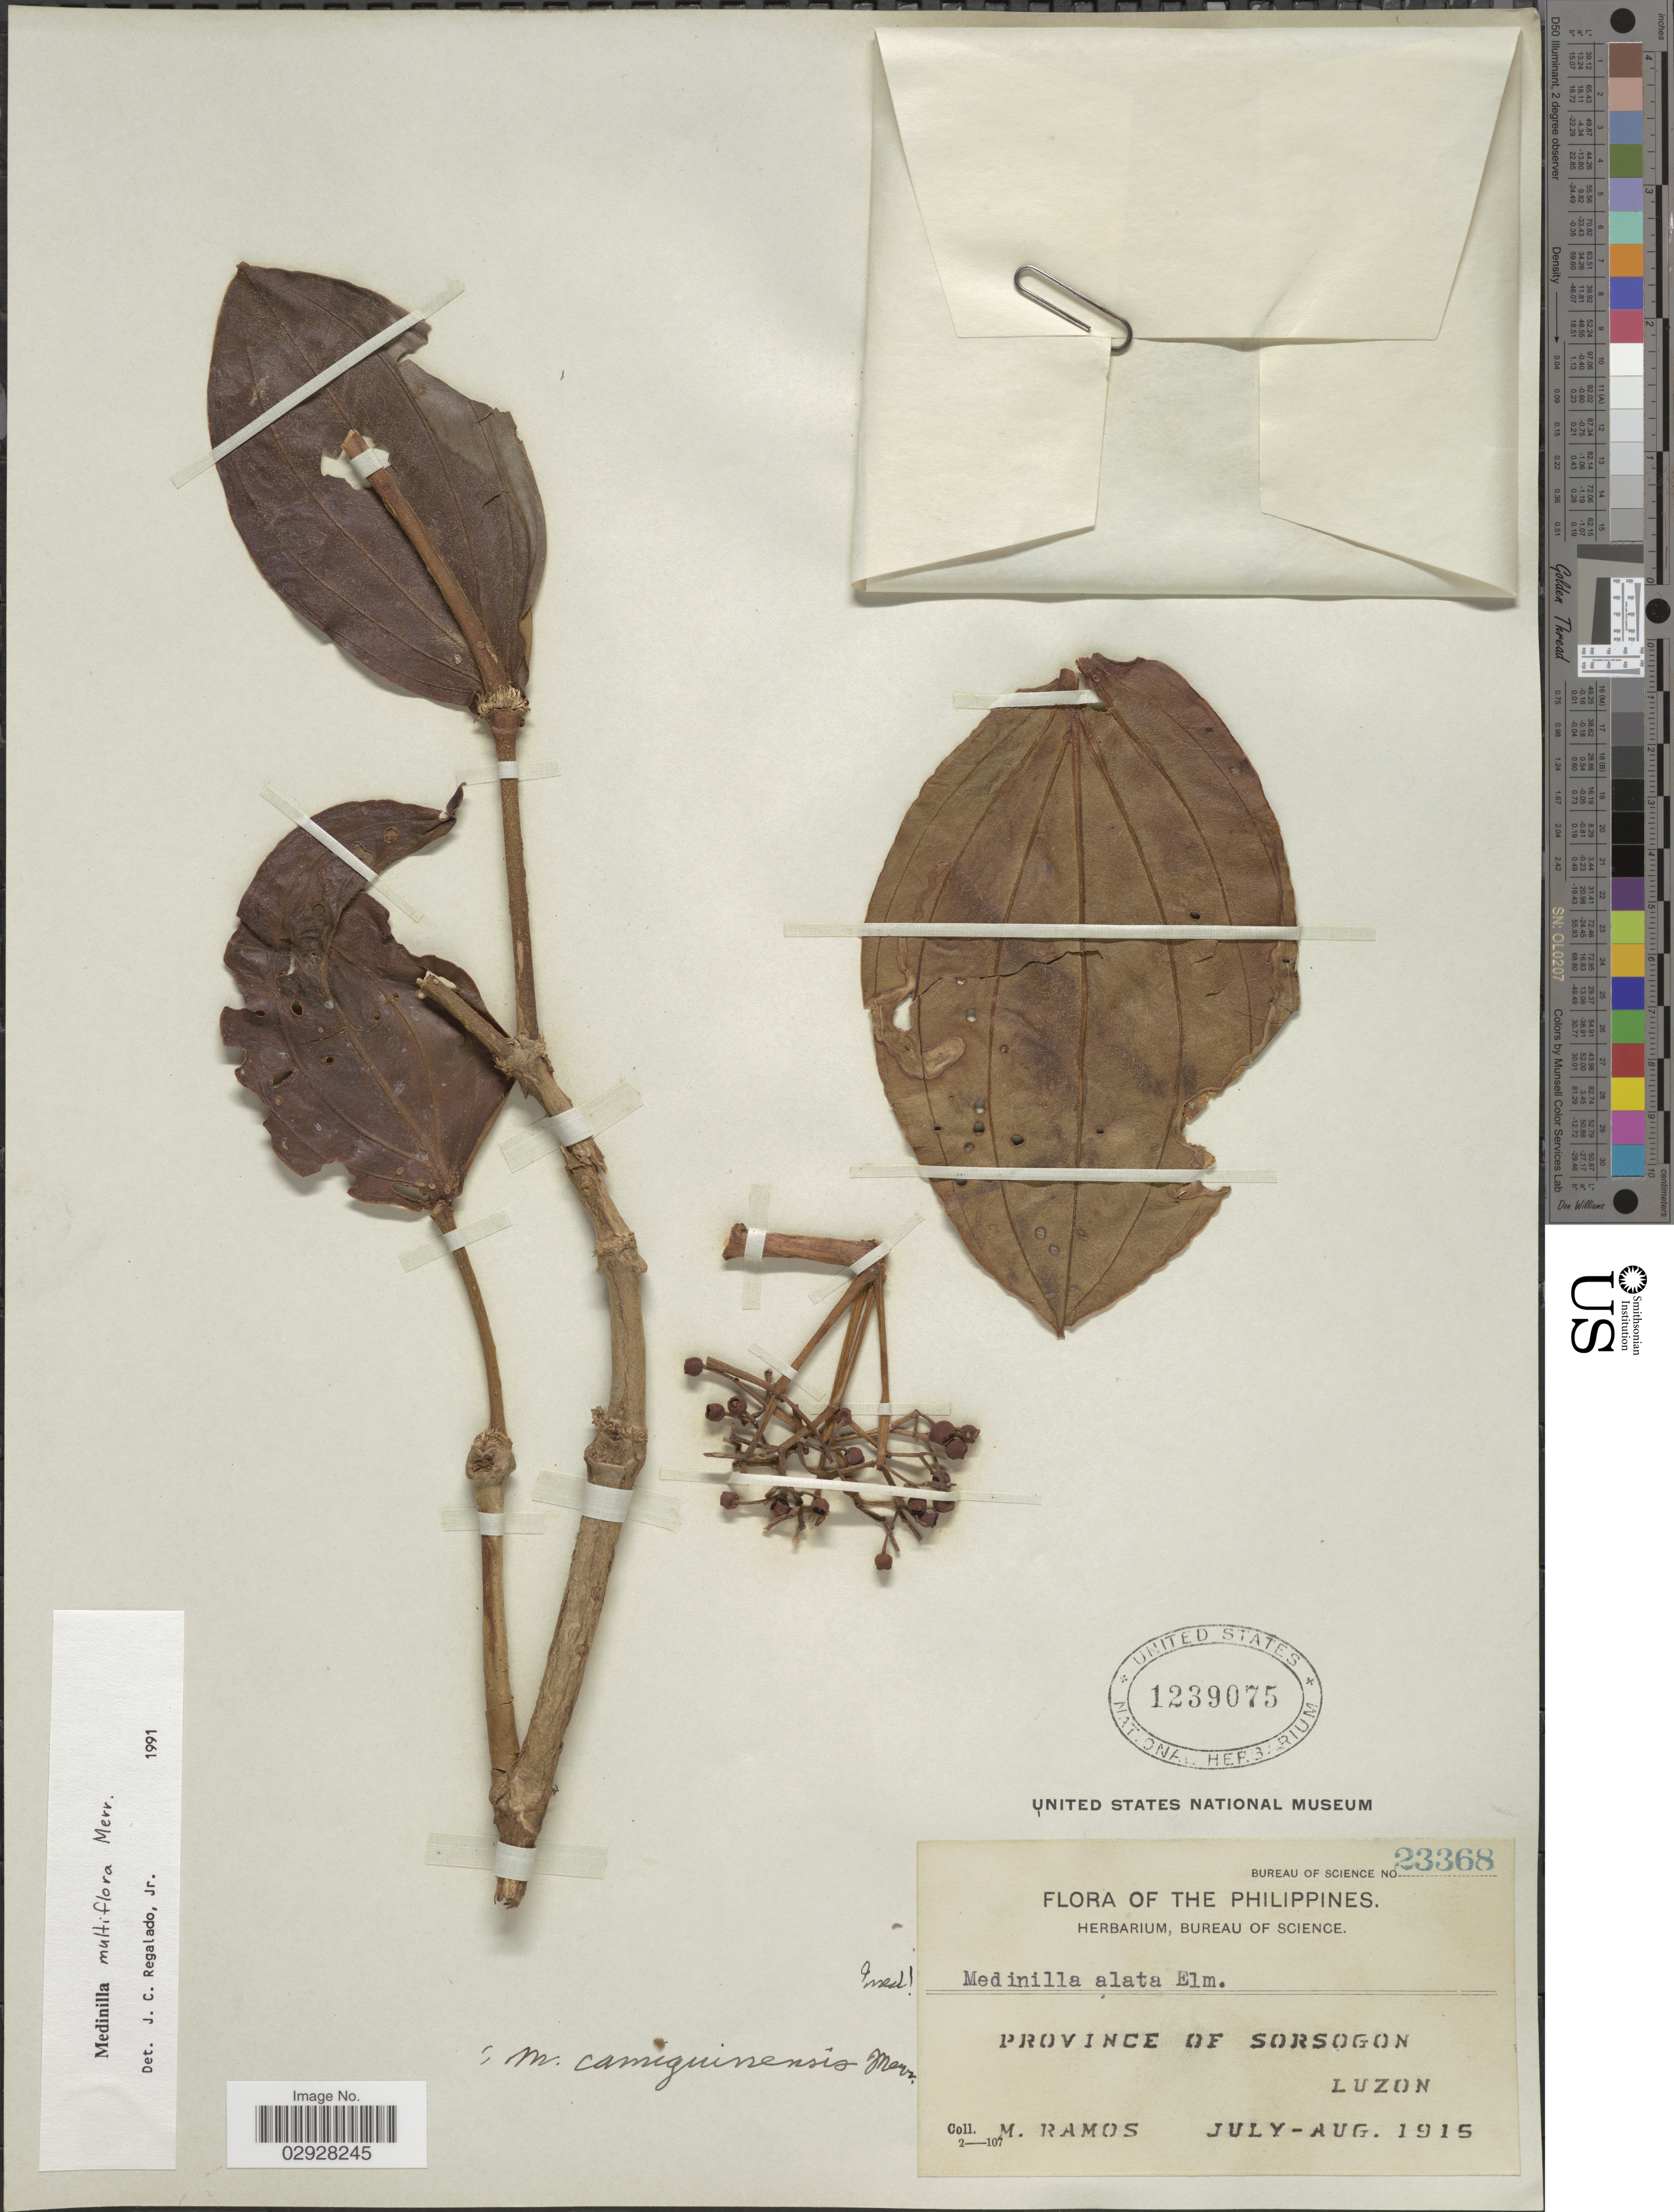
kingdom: Plantae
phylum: Tracheophyta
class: Magnoliopsida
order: Myrtales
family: Melastomataceae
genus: Medinilla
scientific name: Medinilla multiflora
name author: Merr.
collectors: M. Ramos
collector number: Bureau of Science 23368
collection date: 1915-07/1915-08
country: Philippines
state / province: Bicol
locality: Province of Sorsogon, Luzon.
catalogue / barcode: US 1239075